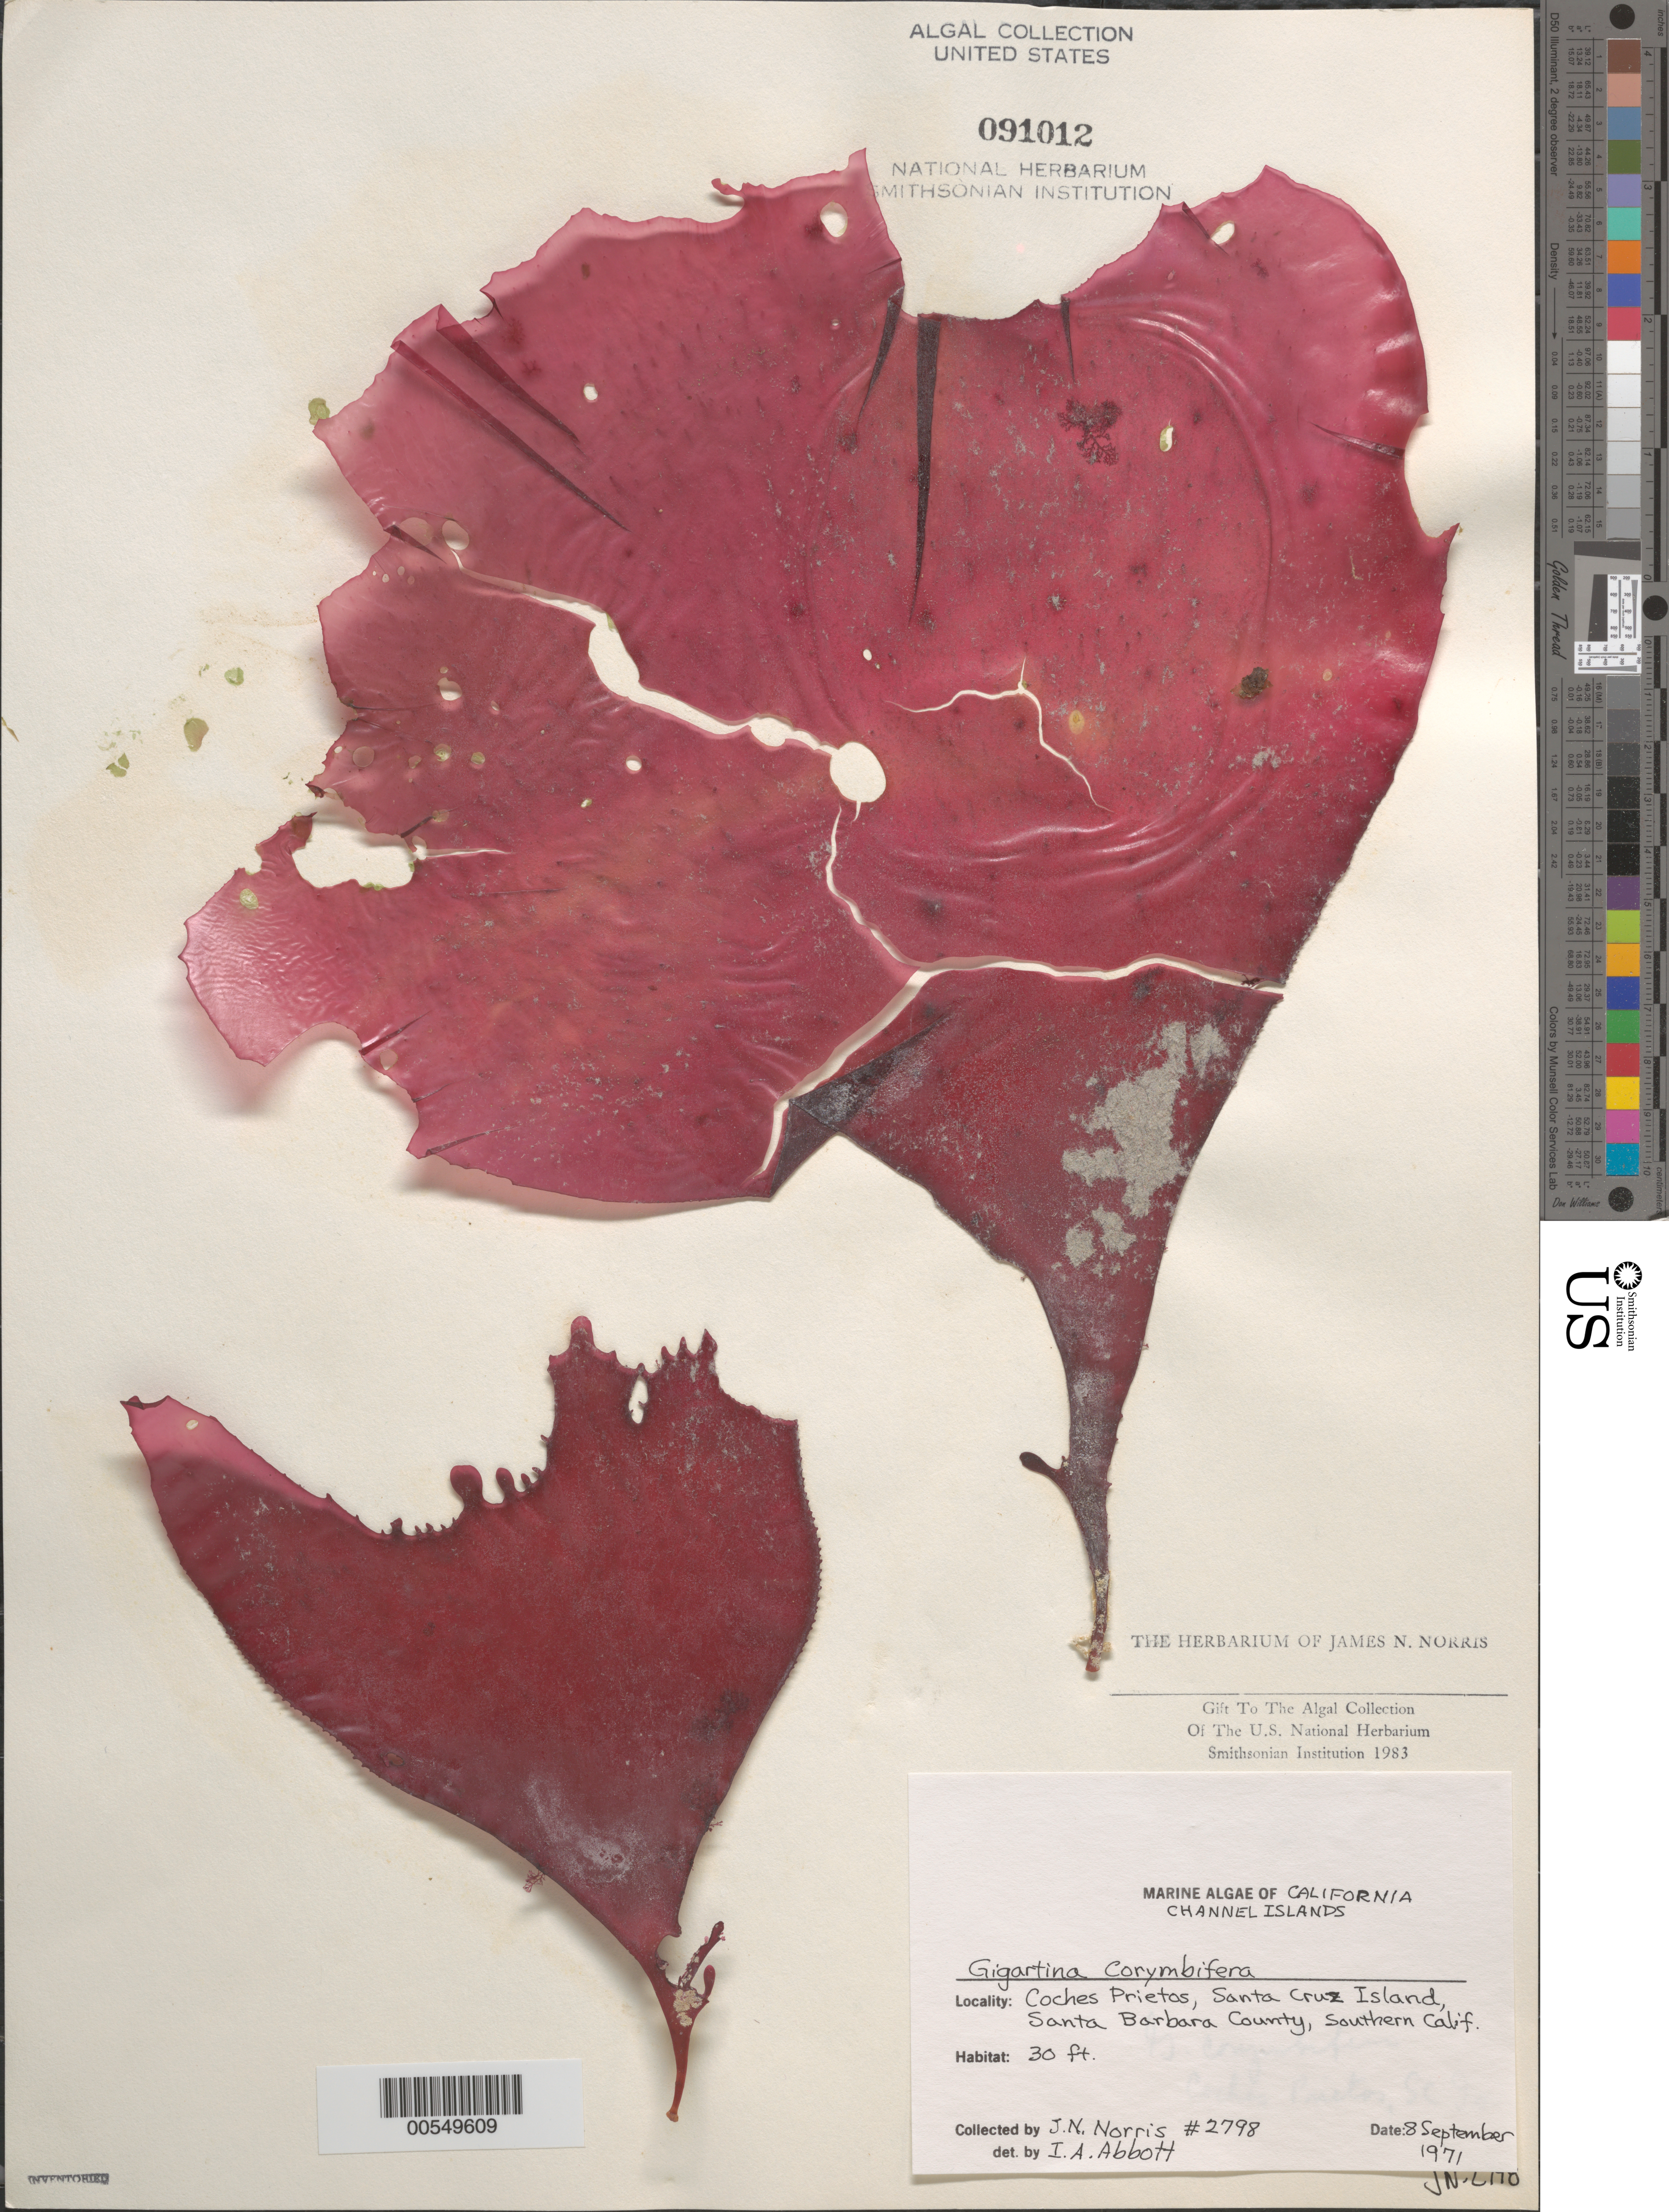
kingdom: Plantae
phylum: Rhodophyta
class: Florideophyceae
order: Gigartinales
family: Gigartinaceae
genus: Chondracanthus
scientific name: Chondracanthus corymbiferus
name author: (Kütz.) Guiry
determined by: Algae name updating Project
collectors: M. Chamberlain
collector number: Jn-2798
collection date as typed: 08 Sep 1971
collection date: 1971-09-08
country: United States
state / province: California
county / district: Santa Barbara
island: Santa Cruz Island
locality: Coches Prietos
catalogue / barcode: US 91012